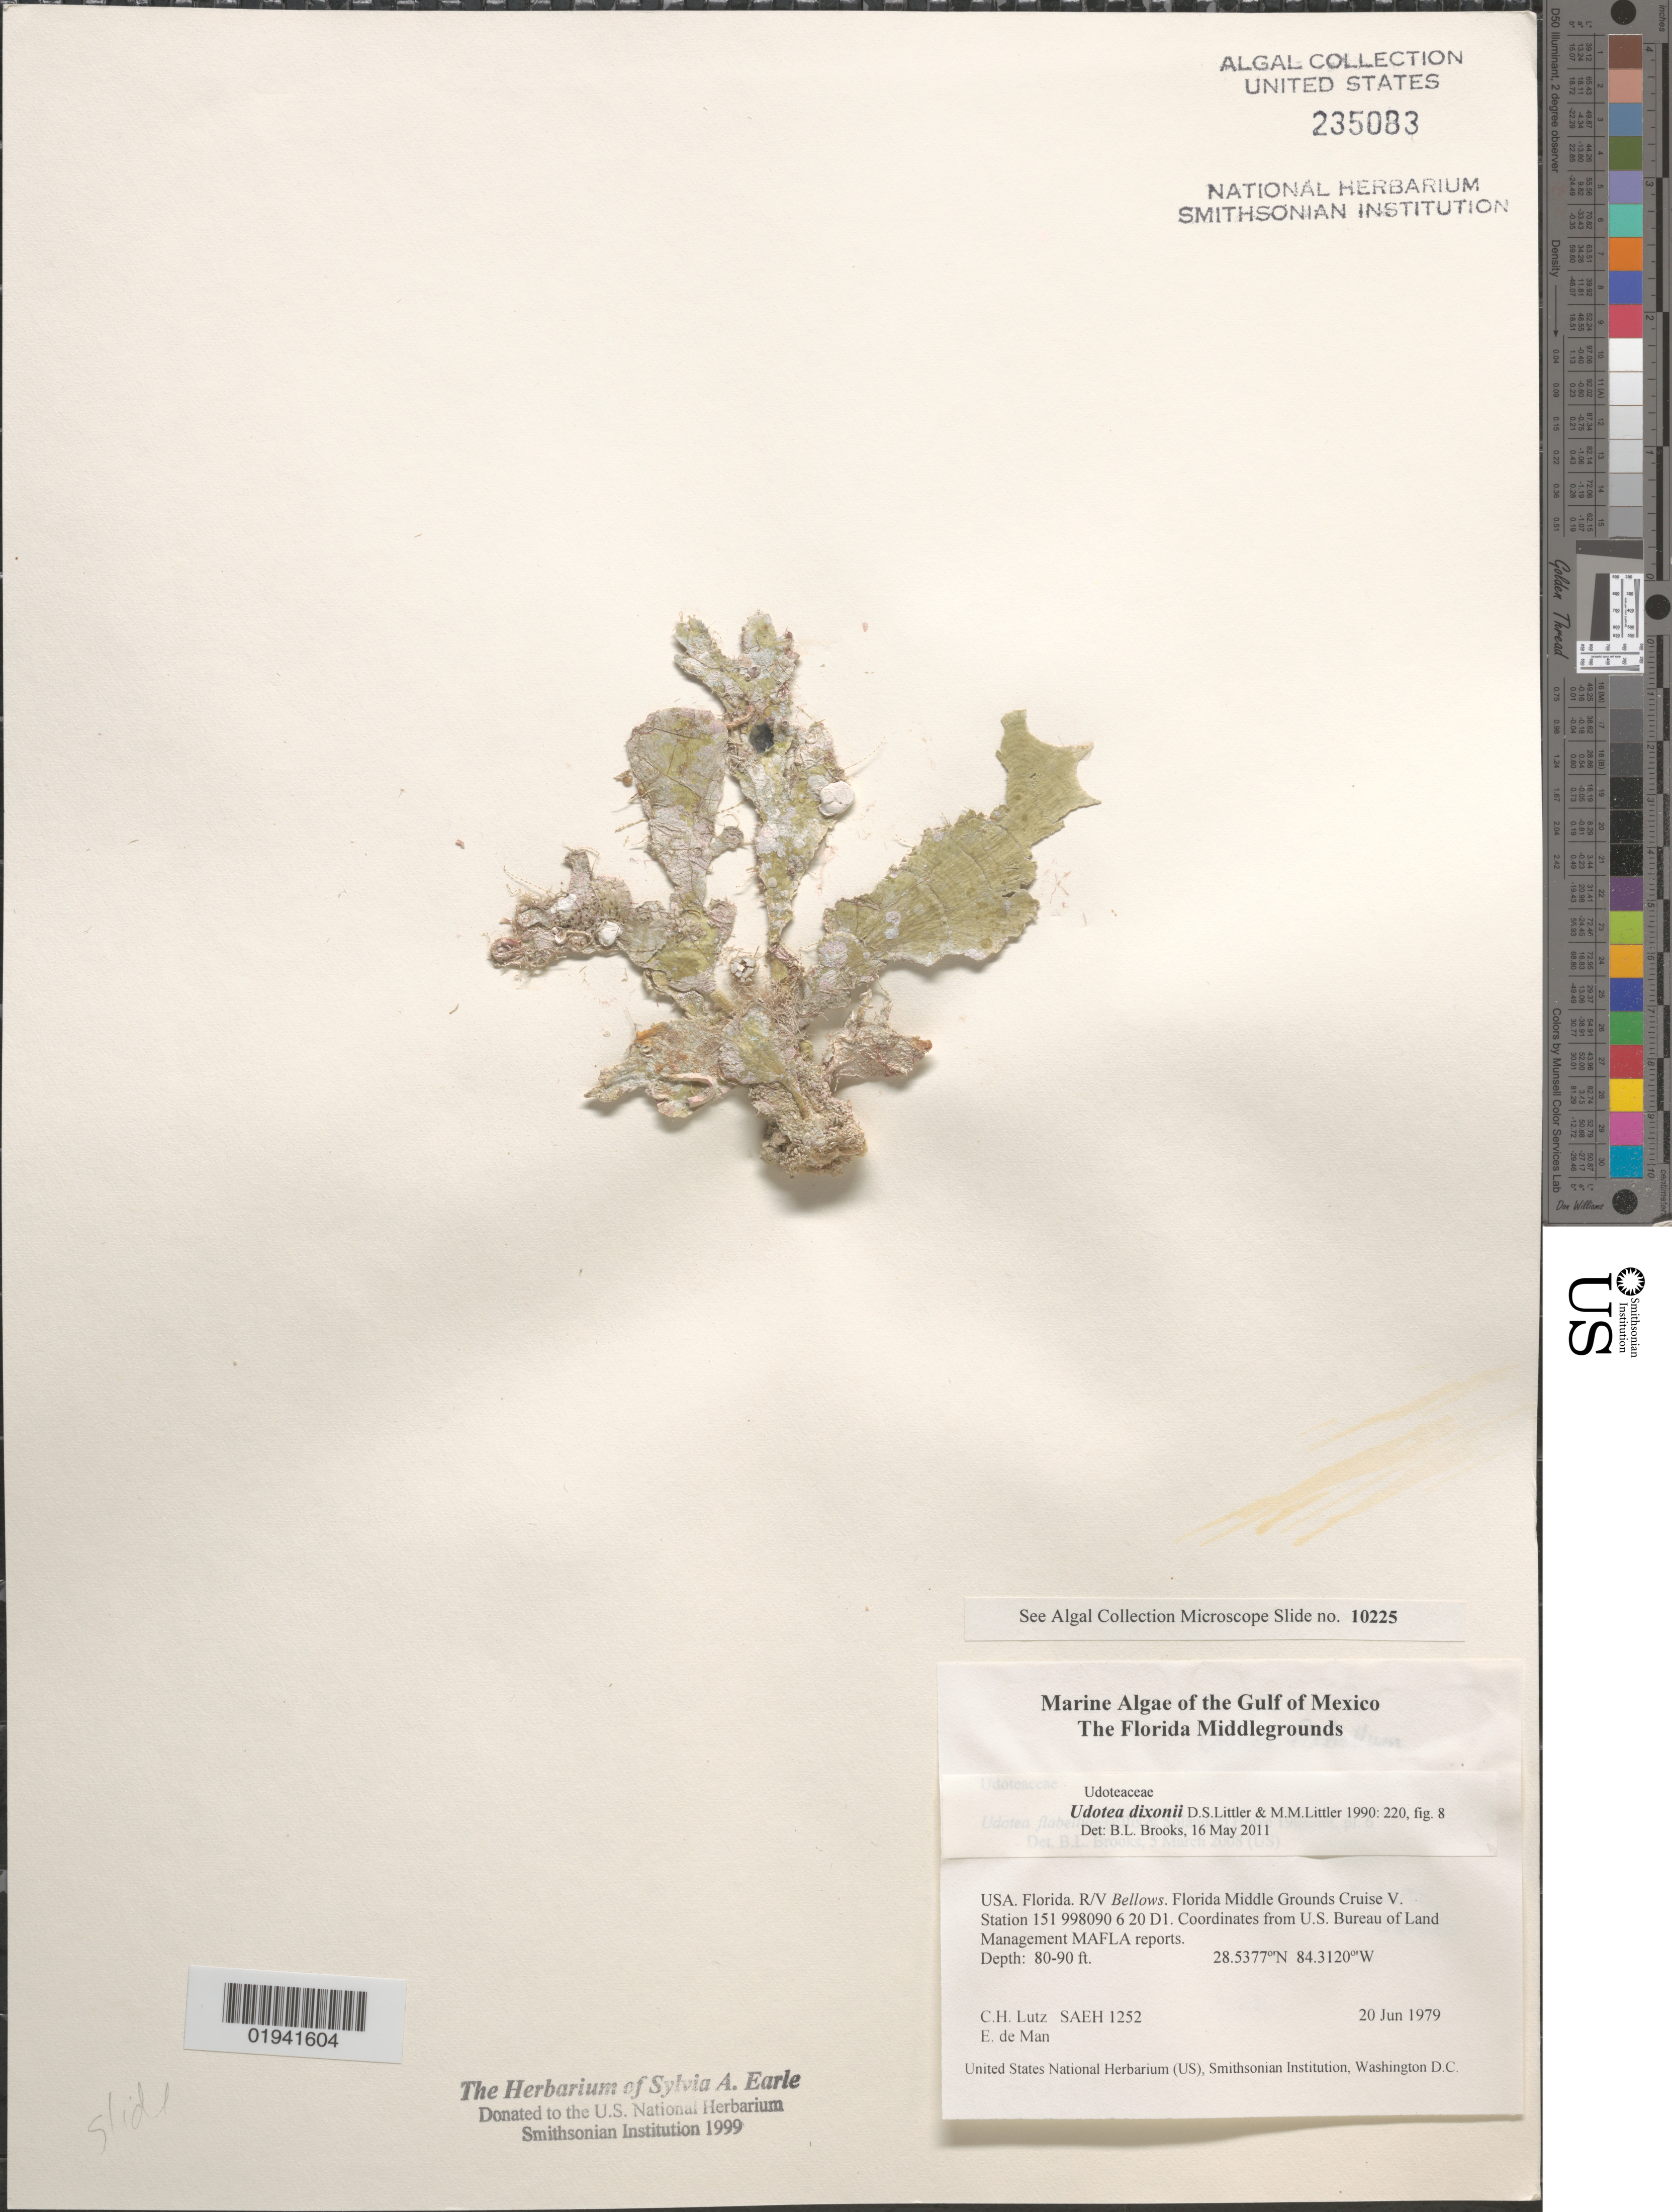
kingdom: Plantae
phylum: Chlorophyta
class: Ulvophyceae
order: Bryopsidales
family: Udoteaceae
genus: Udotea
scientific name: Udotea dixonii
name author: D.S. Littler & Littler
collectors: C. Lutz & E. de Man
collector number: SAEH1252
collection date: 1979-06-20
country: United States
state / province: Florida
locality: The Gulf of Mexico. The Florida Middlegrounds. R/V Bellows. Florida Middle Grounds Cruise V. Station 151 998090 6 20 D1.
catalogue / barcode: US 235083